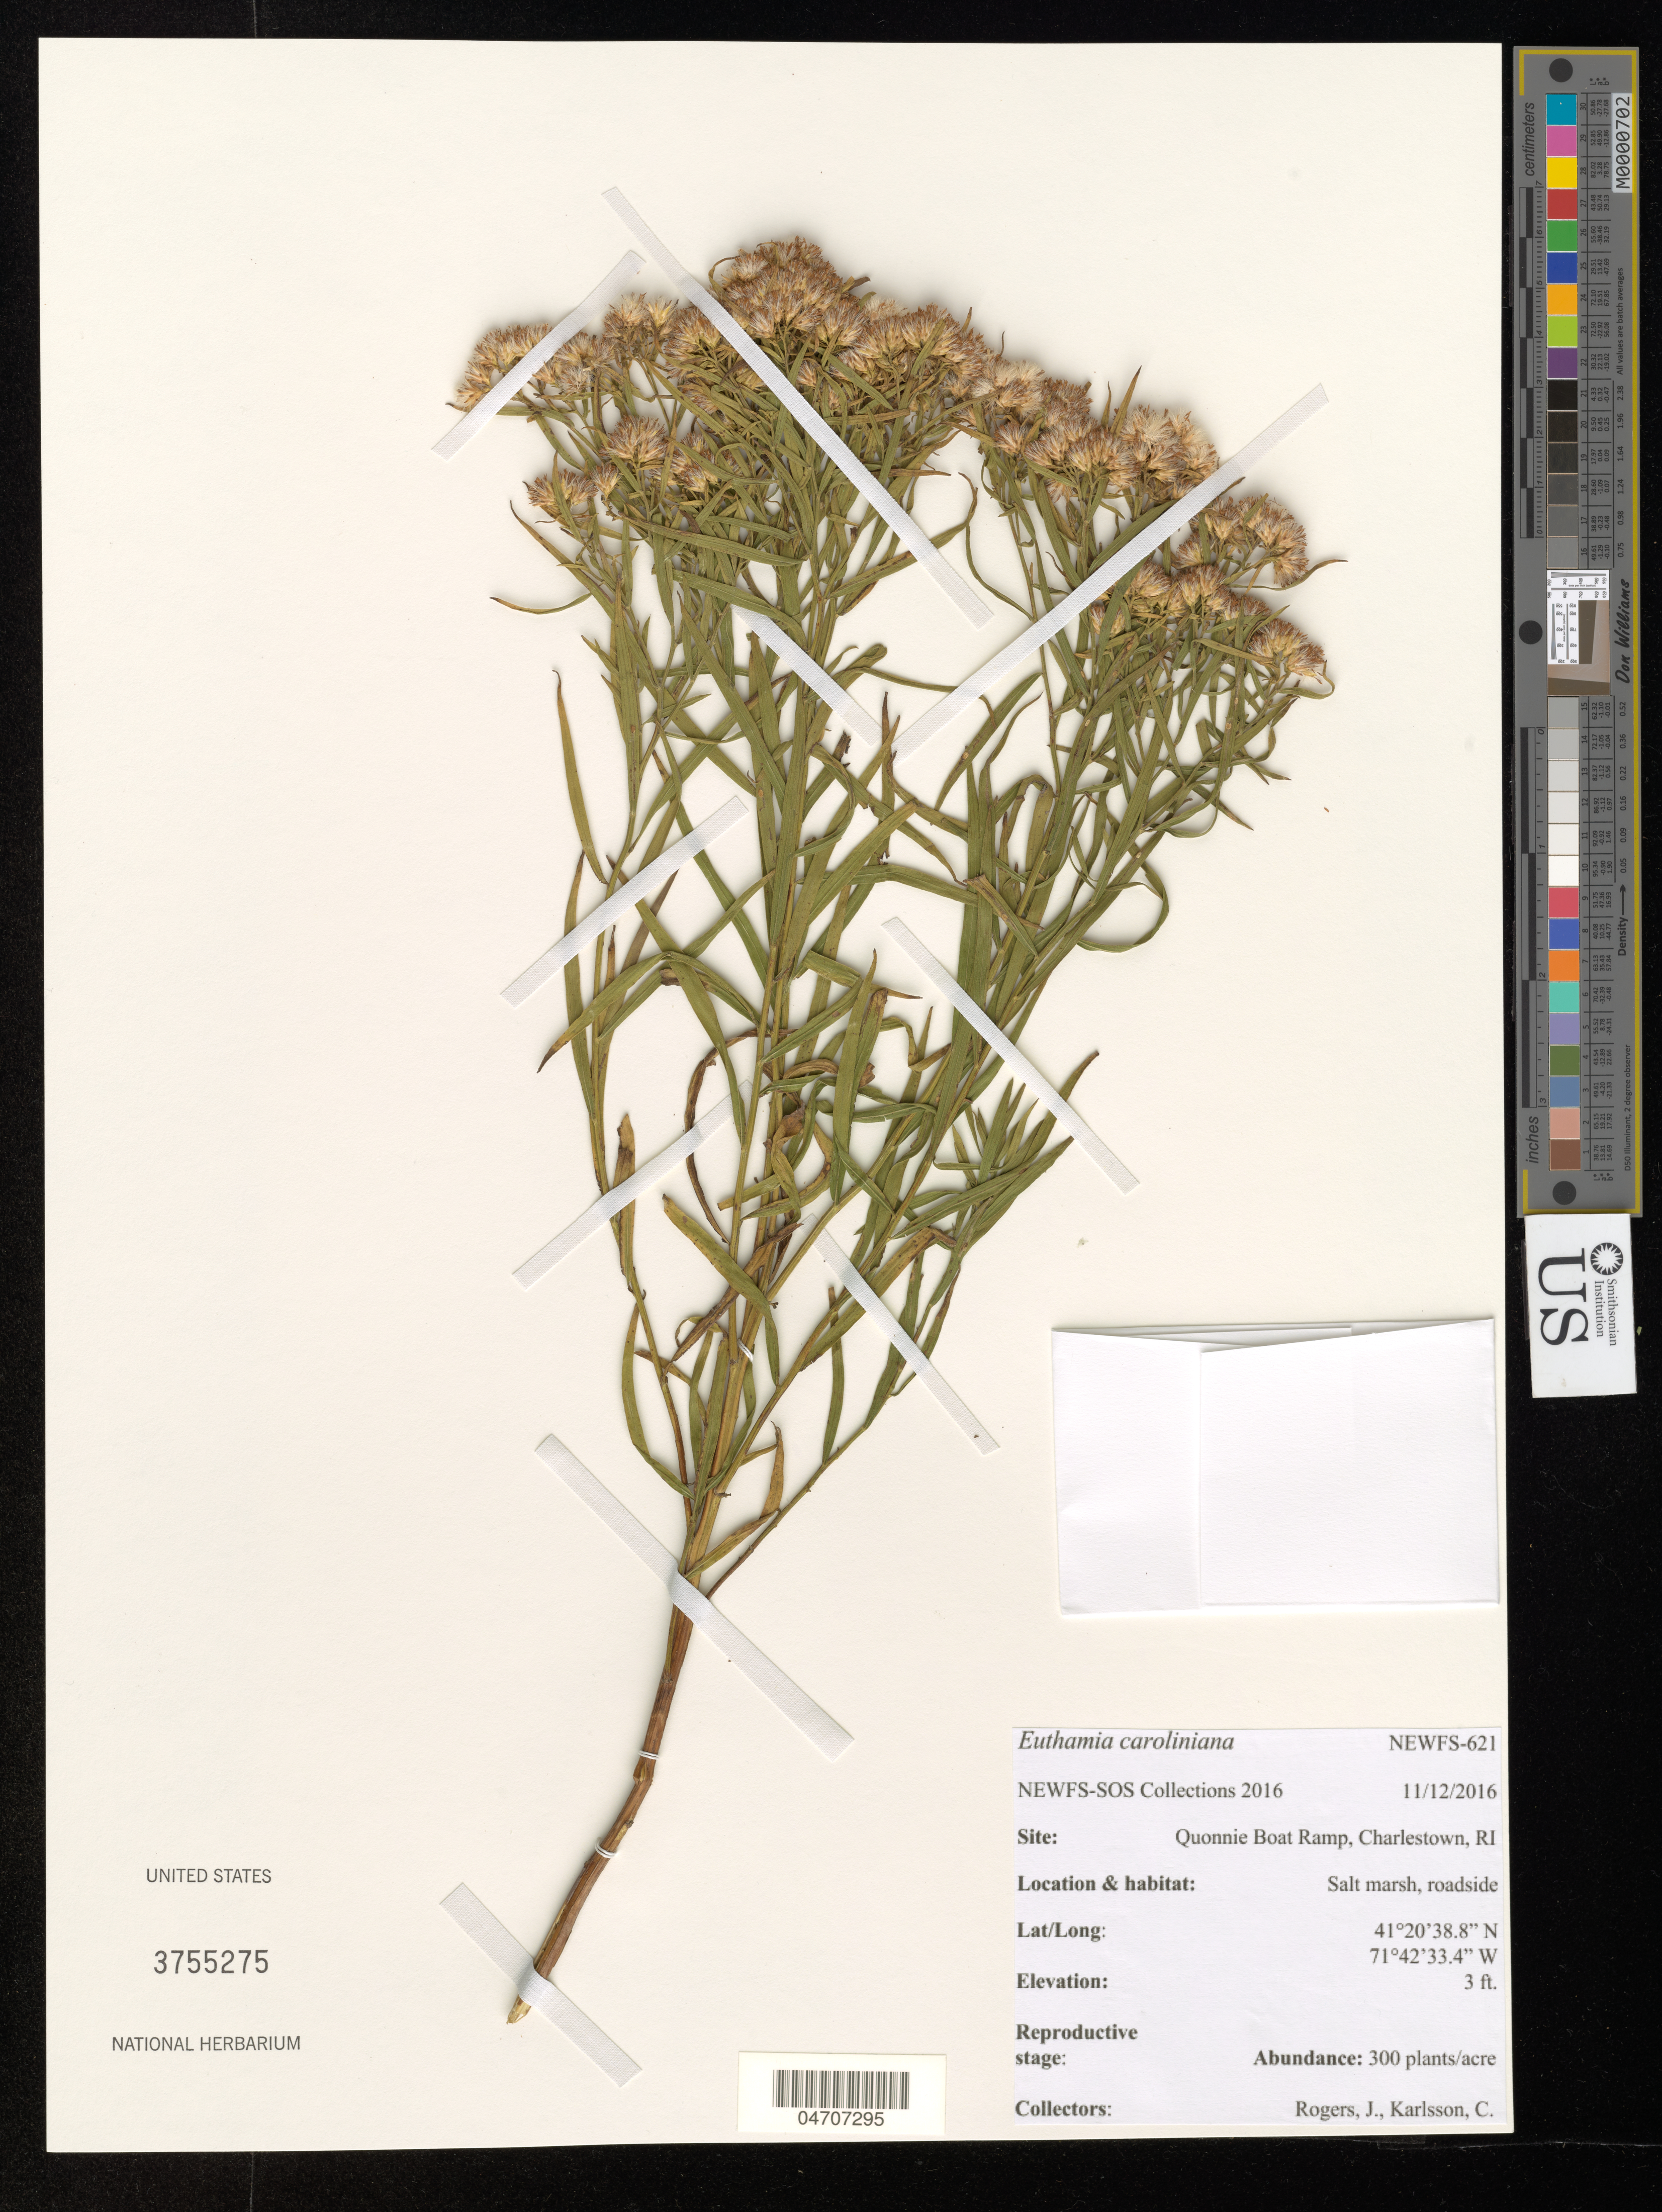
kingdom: Plantae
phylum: Tracheophyta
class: Magnoliopsida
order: Asterales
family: Asteraceae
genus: Euthamia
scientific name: Euthamia caroliniana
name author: (L.) Greene ex Porter & Britton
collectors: J. Rogers & C. Karlsson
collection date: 2016-11-12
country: United States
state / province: Rhode Island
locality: Site: Quonnie Boat Ramp, Charlestown, RI.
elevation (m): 1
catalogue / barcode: US 3755275